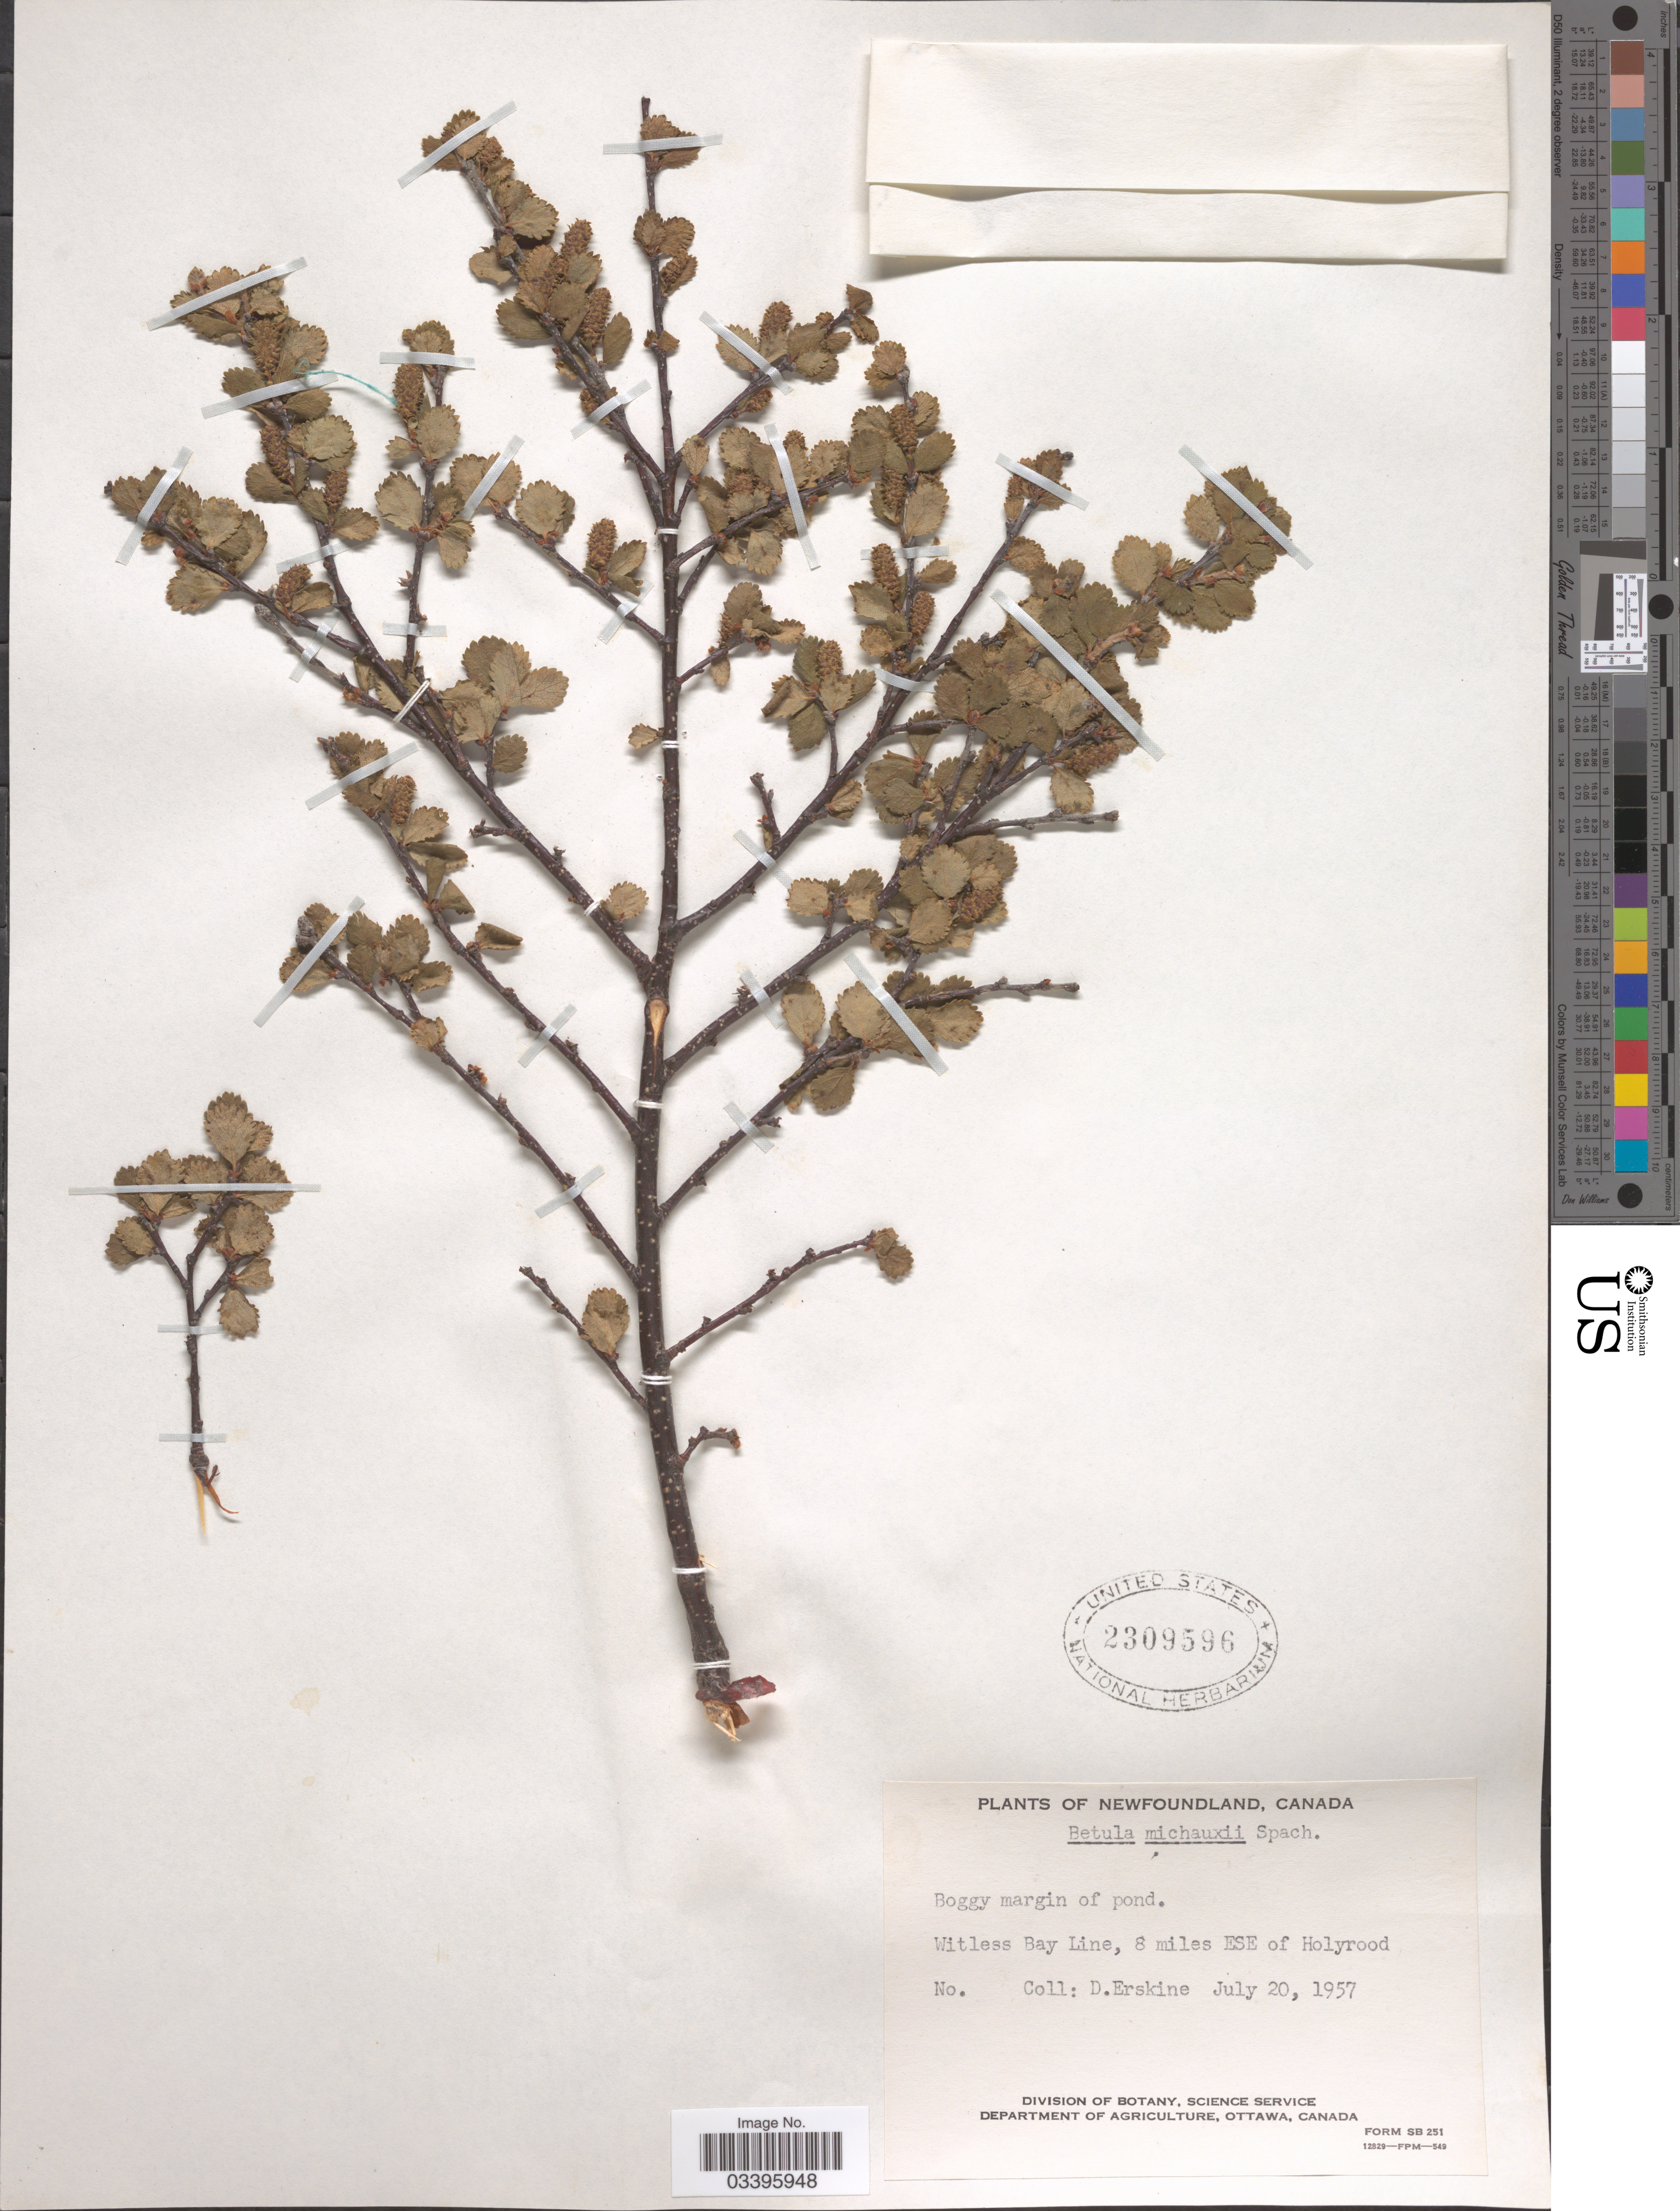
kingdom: Plantae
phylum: Tracheophyta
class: Magnoliopsida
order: Fagales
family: Betulaceae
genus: Betula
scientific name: Betula michauxii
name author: Spach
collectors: D. Erskine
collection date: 1957-07-20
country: Canada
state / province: Newfoundland and Labrador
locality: Witless Bay Line, 8 miles ESE of Holyrood.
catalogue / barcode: US 2309596